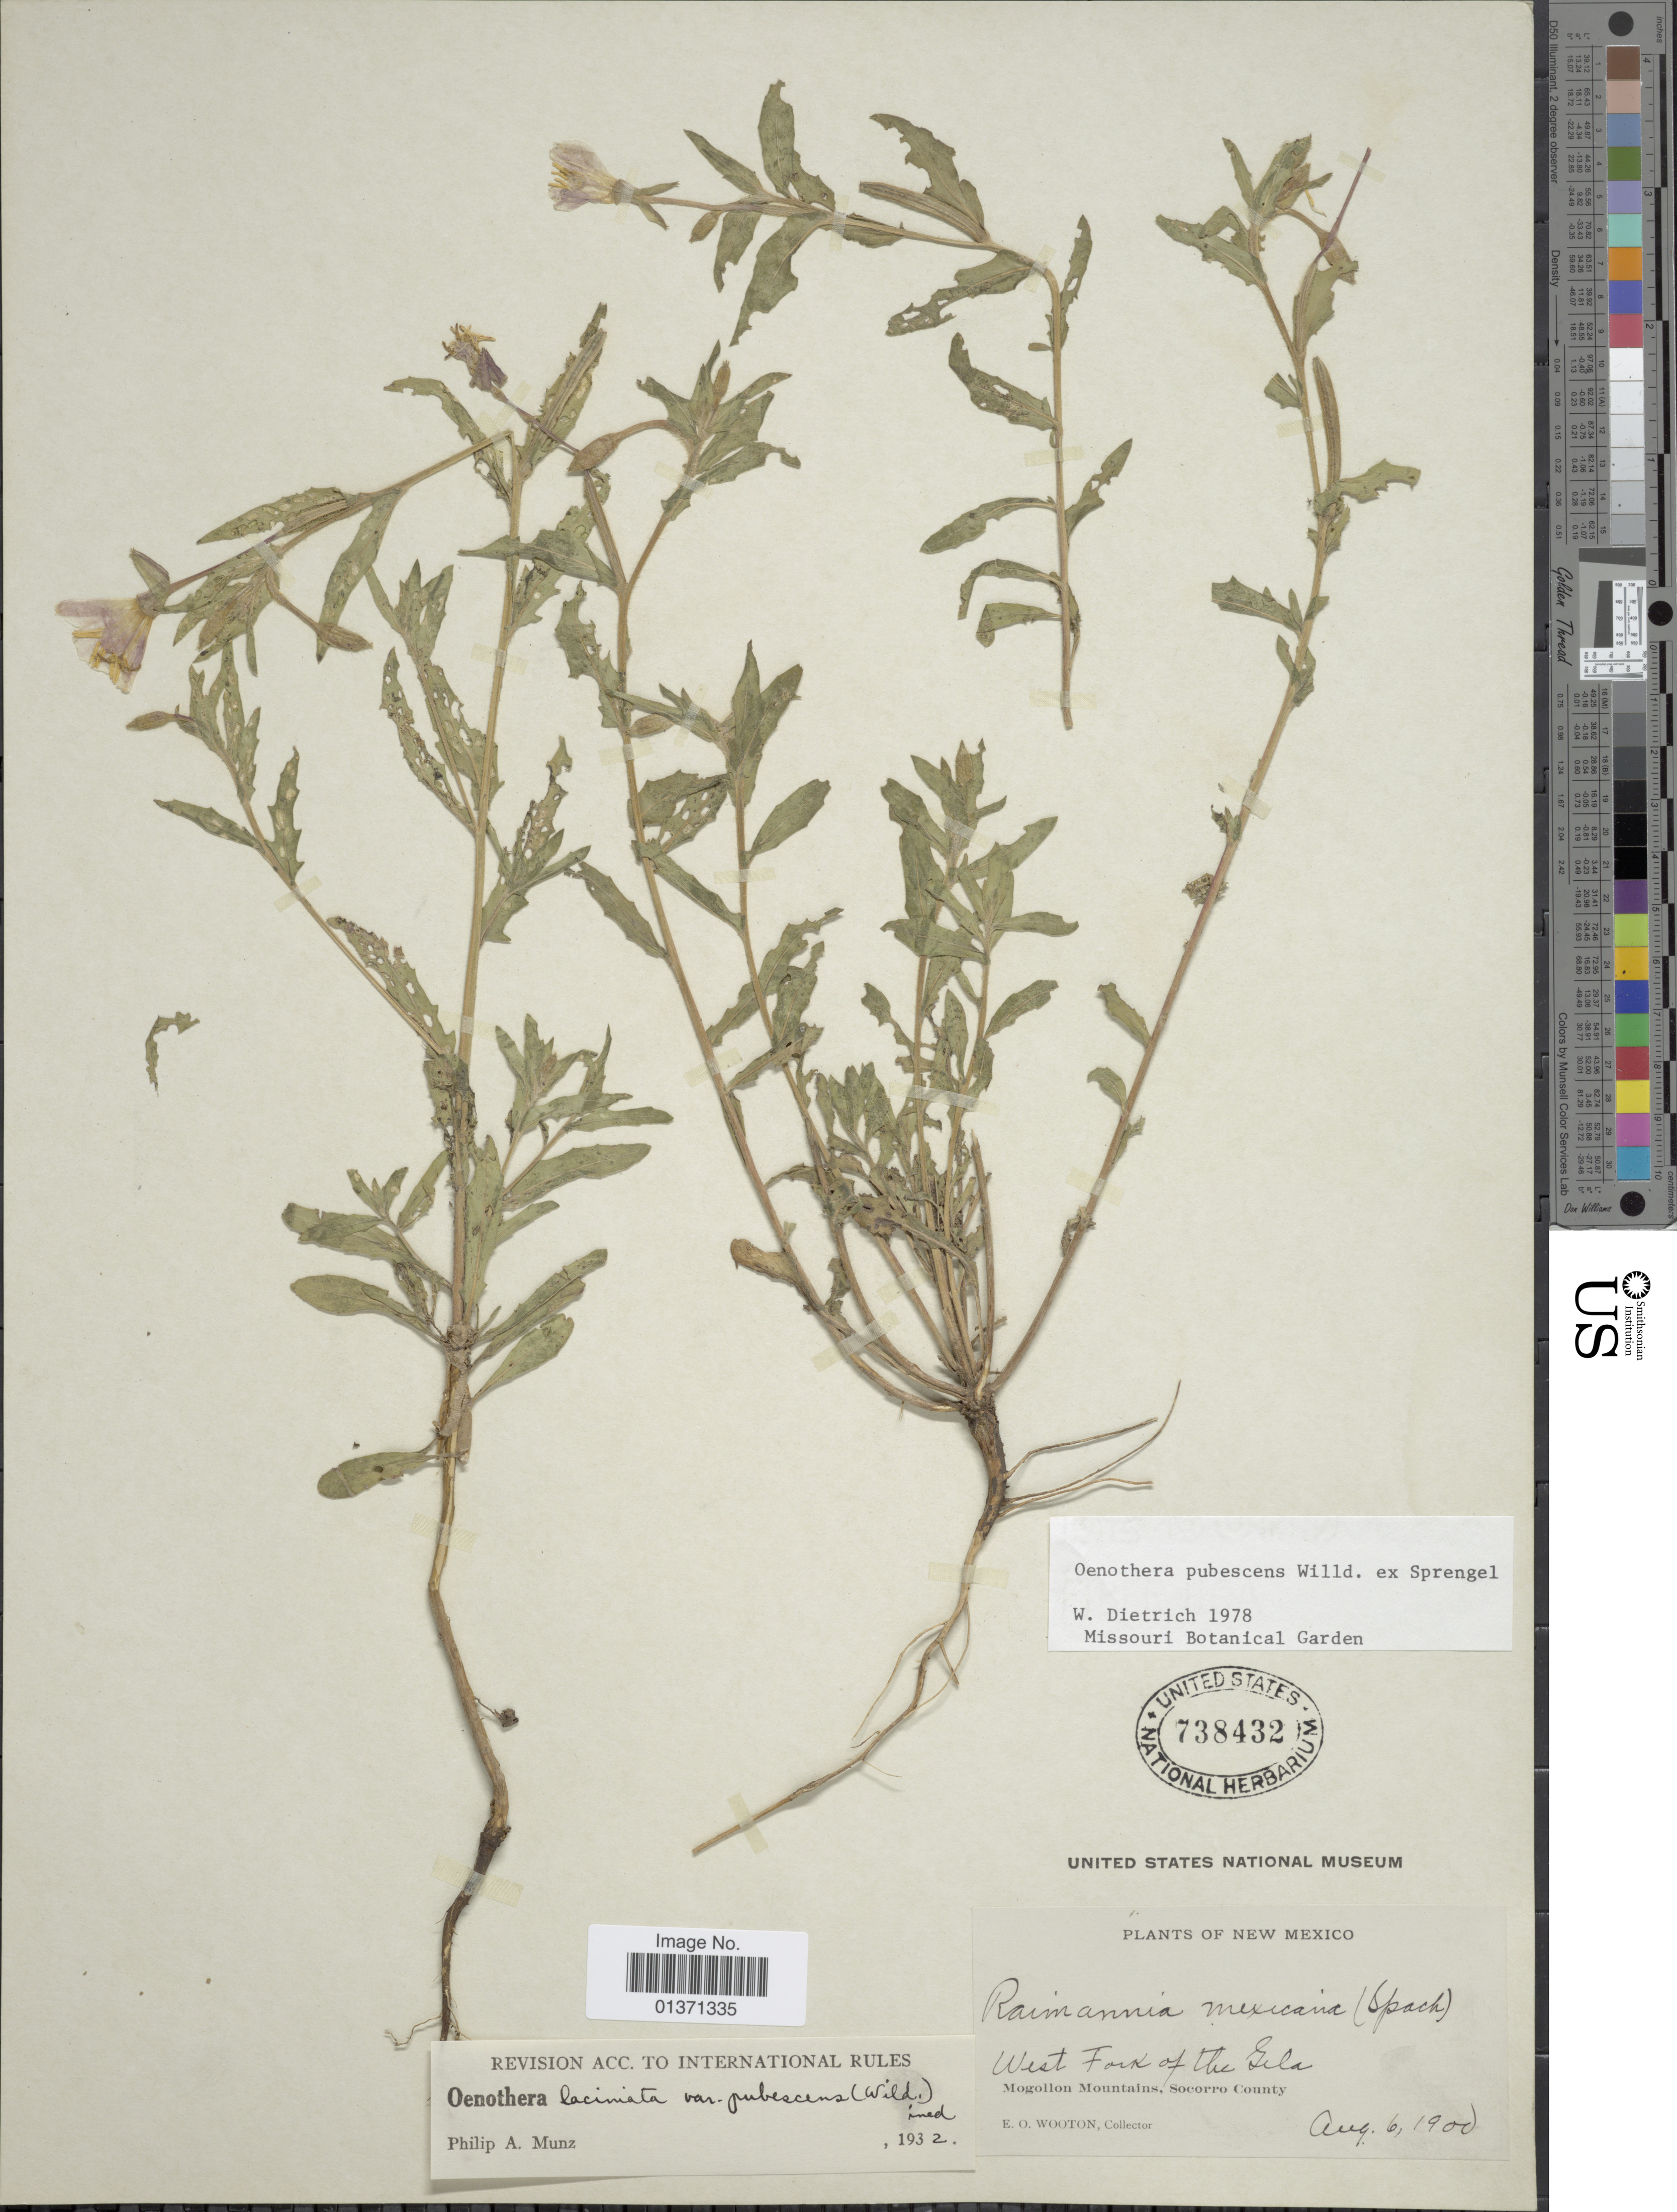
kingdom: Plantae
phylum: Tracheophyta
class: Magnoliopsida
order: Myrtales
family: Onagraceae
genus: Oenothera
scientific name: Oenothera pubescens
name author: Willd. ex Spreng.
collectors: E. O. Wooton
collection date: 1900-08-06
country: United States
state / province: New Mexico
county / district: Soccoro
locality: West Fork of the Gila, Mogollon Mountains, Socorro County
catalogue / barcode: US 738432